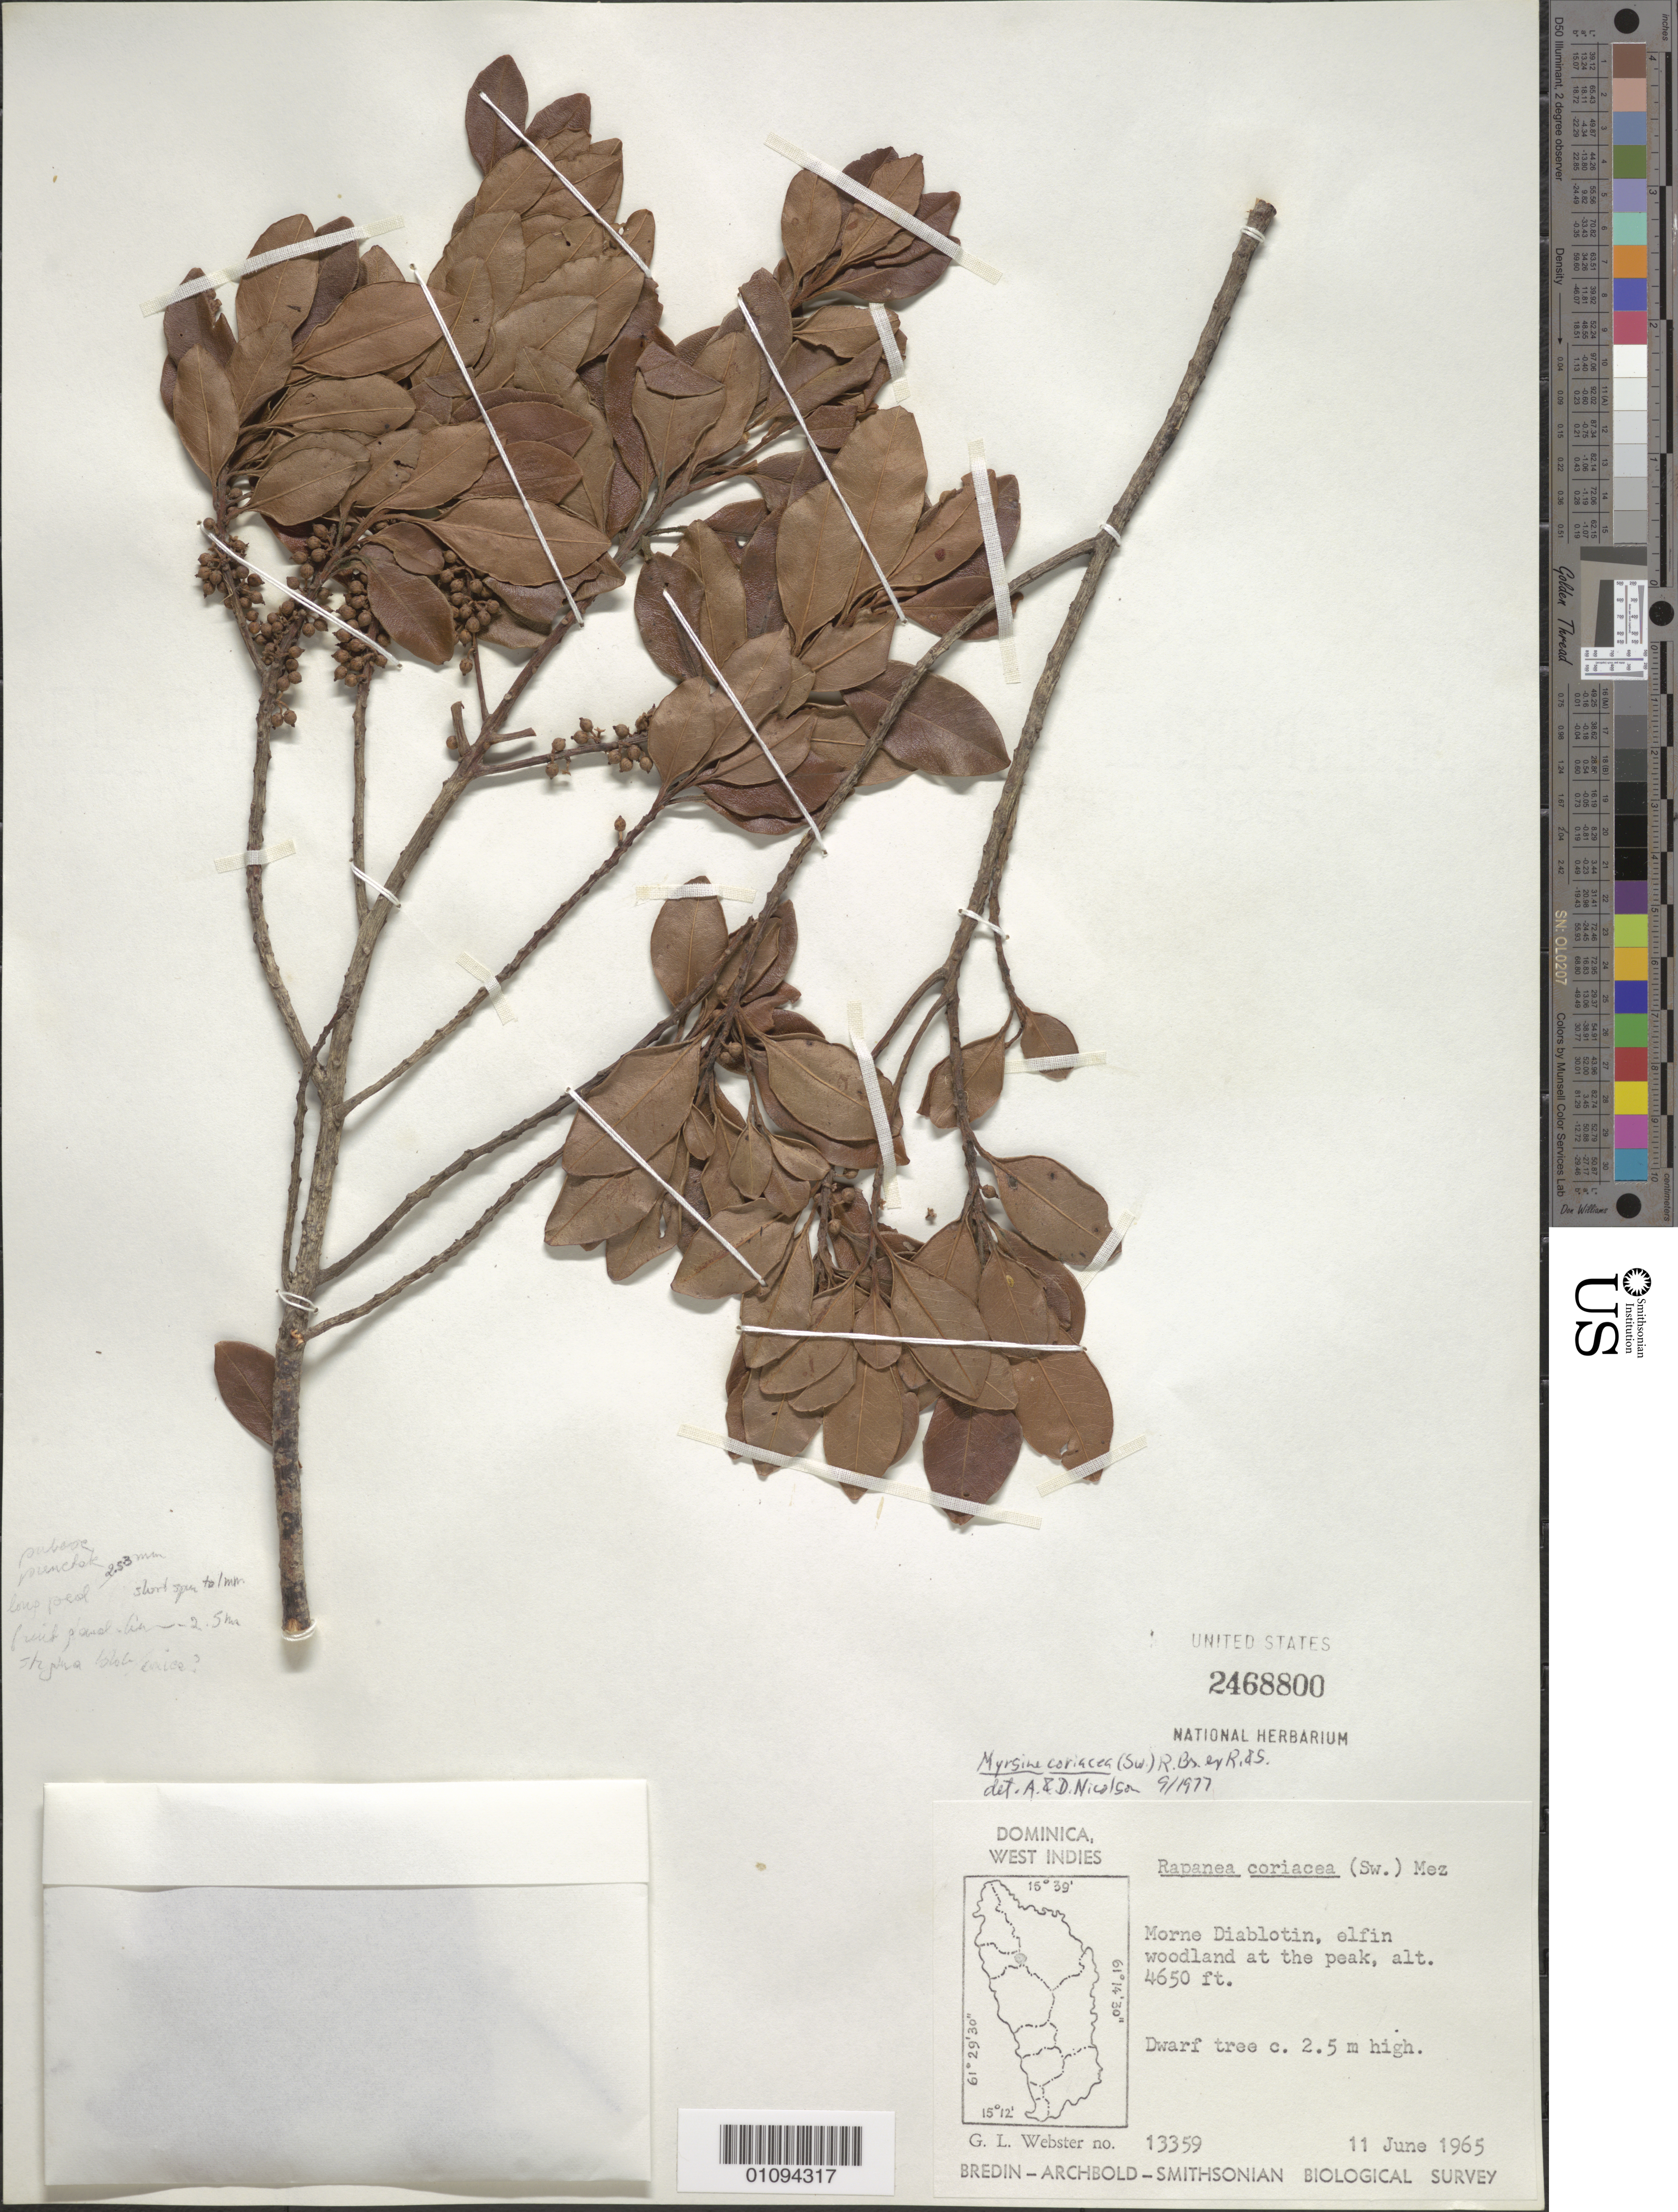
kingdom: Plantae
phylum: Tracheophyta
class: Magnoliopsida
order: Ericales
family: Primulaceae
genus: Myrsine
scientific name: Myrsine coriacea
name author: (Sw.) R. Br. ex Roem. & Schult.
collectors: G. L. Webster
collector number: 13359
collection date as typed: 11 Jun 1965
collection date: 1965-06-11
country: Dominica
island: Dominica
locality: Morne Diablotin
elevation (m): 1417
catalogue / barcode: US 2468800